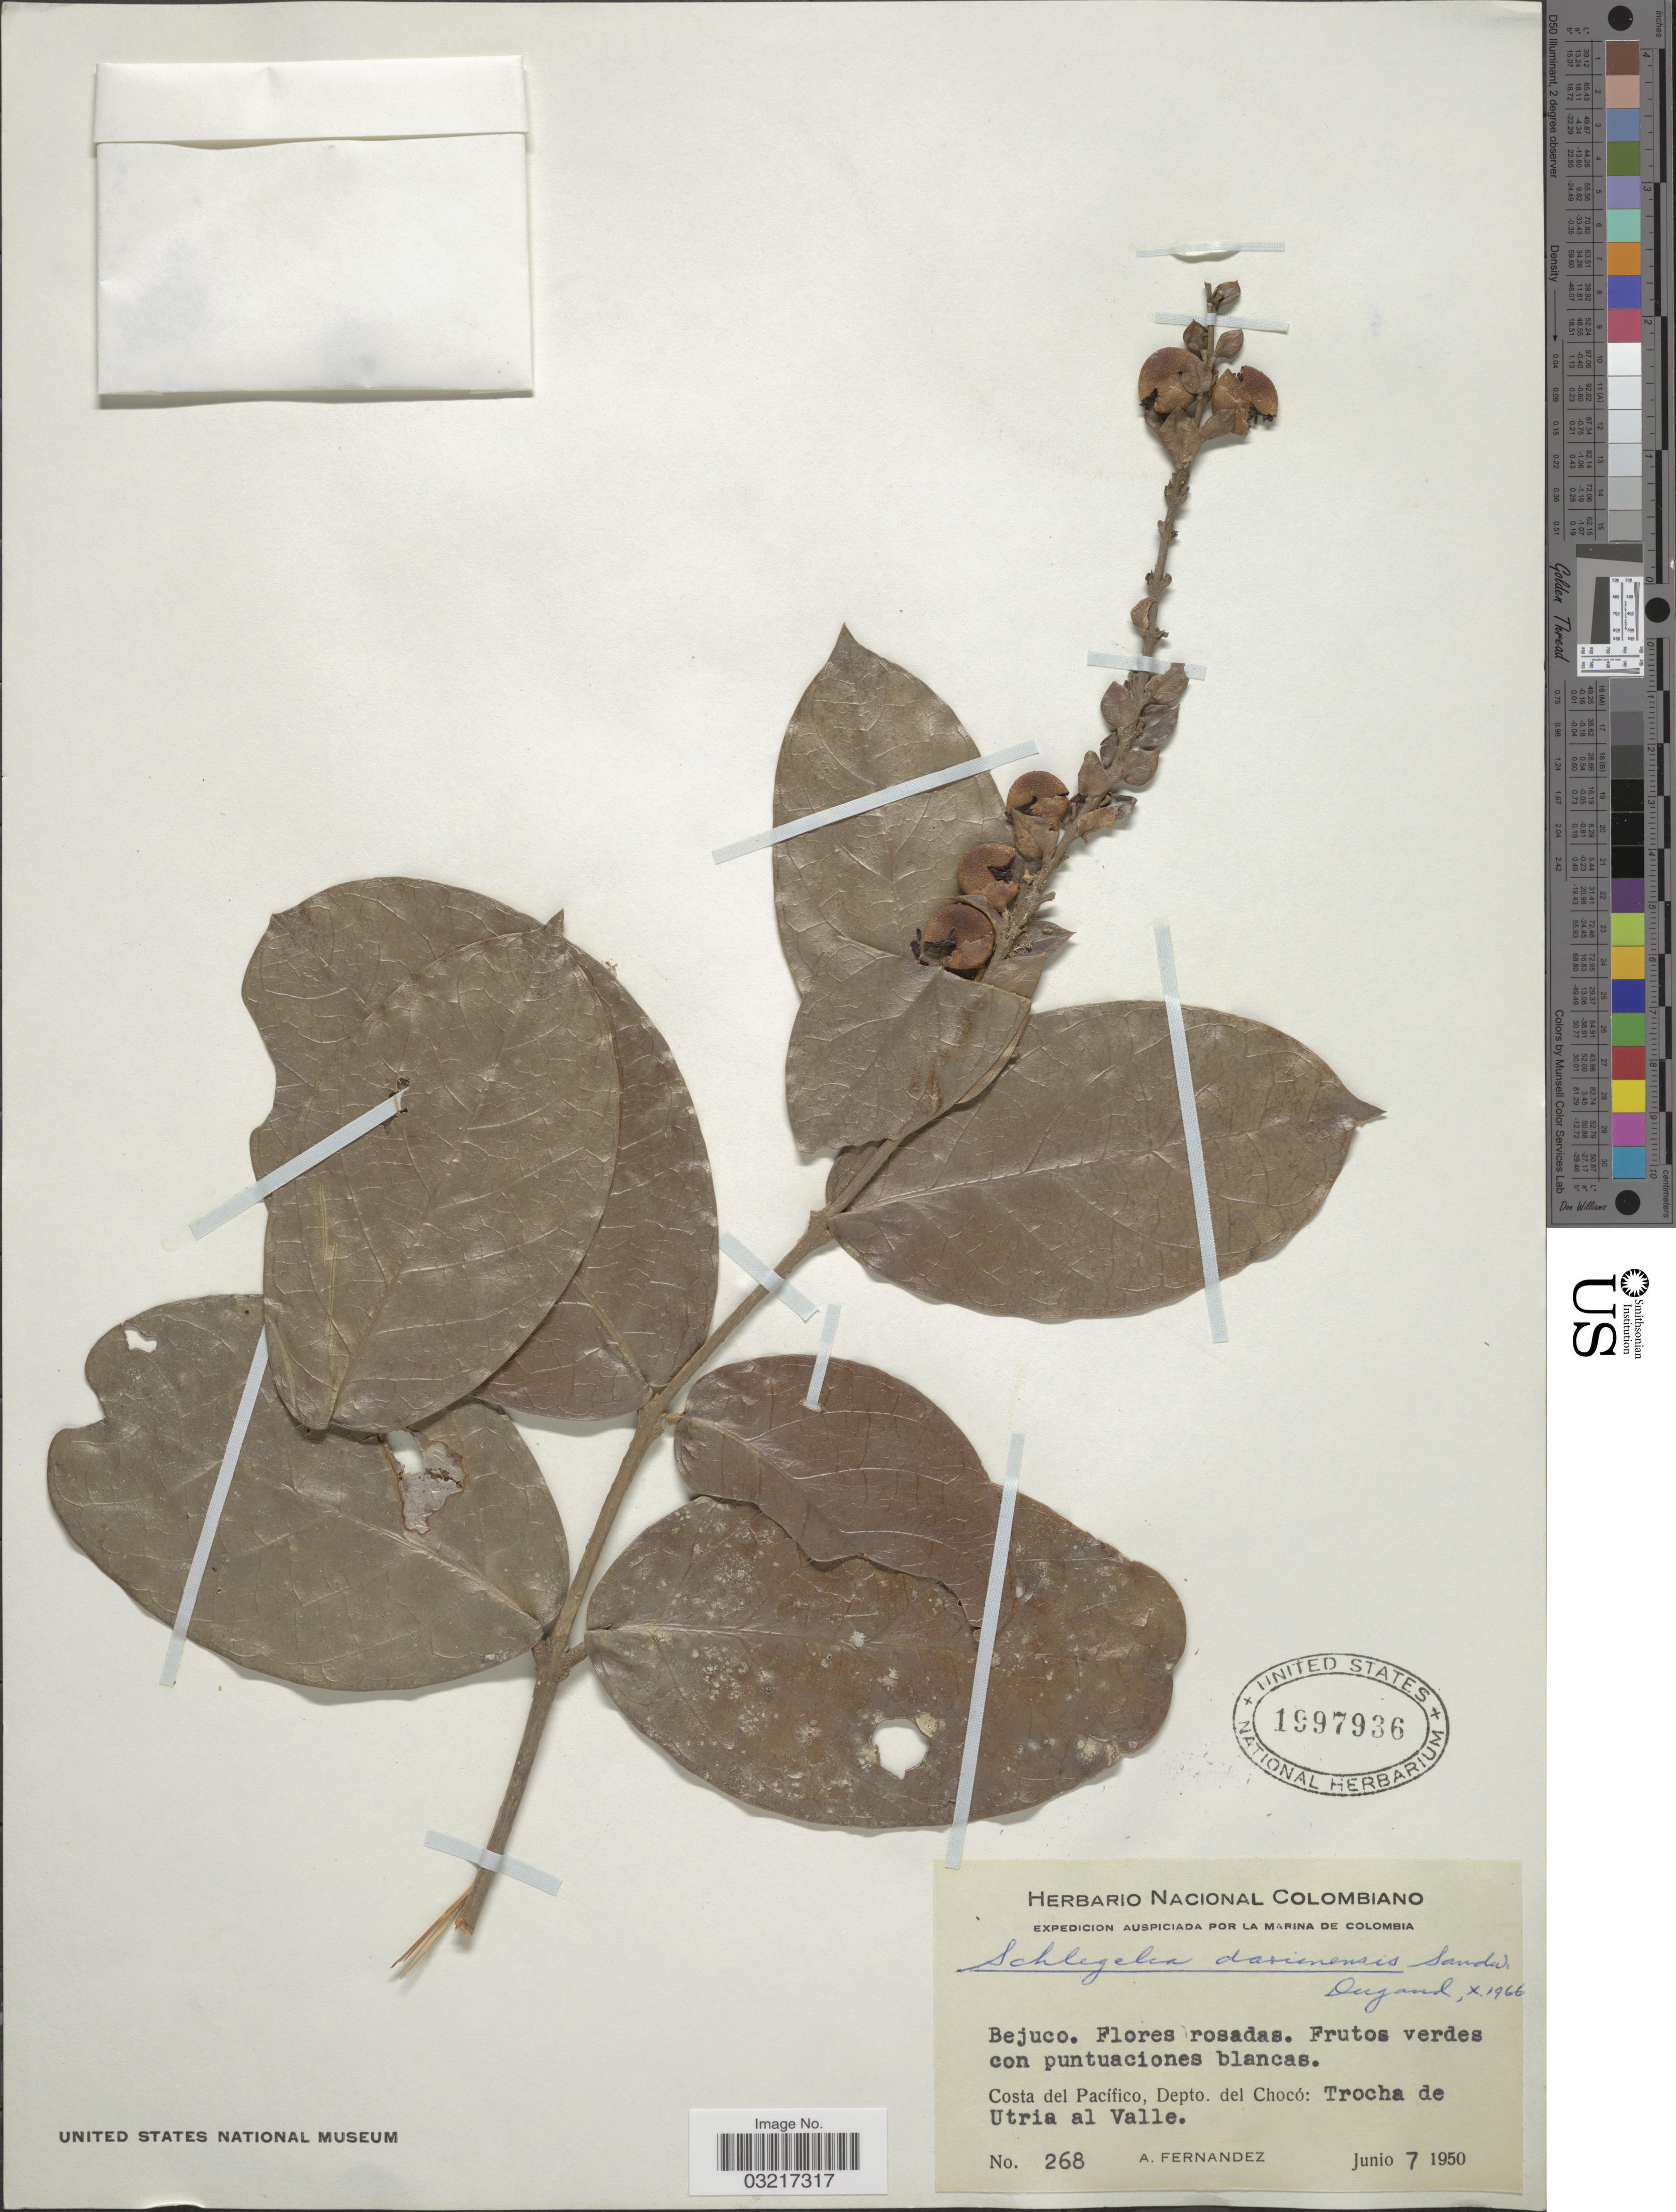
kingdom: Plantae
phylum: Tracheophyta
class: Magnoliopsida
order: Lamiales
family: Schlegeliaceae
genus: Schlegelia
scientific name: Schlegelia darienensis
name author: Sandwith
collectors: A. Fernandez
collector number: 268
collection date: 1950-06-07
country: Colombia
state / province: Chocó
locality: Costa del Pacífico, Depto. del Chocó: Trocha de Utria al Valle.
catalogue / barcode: US 1997936